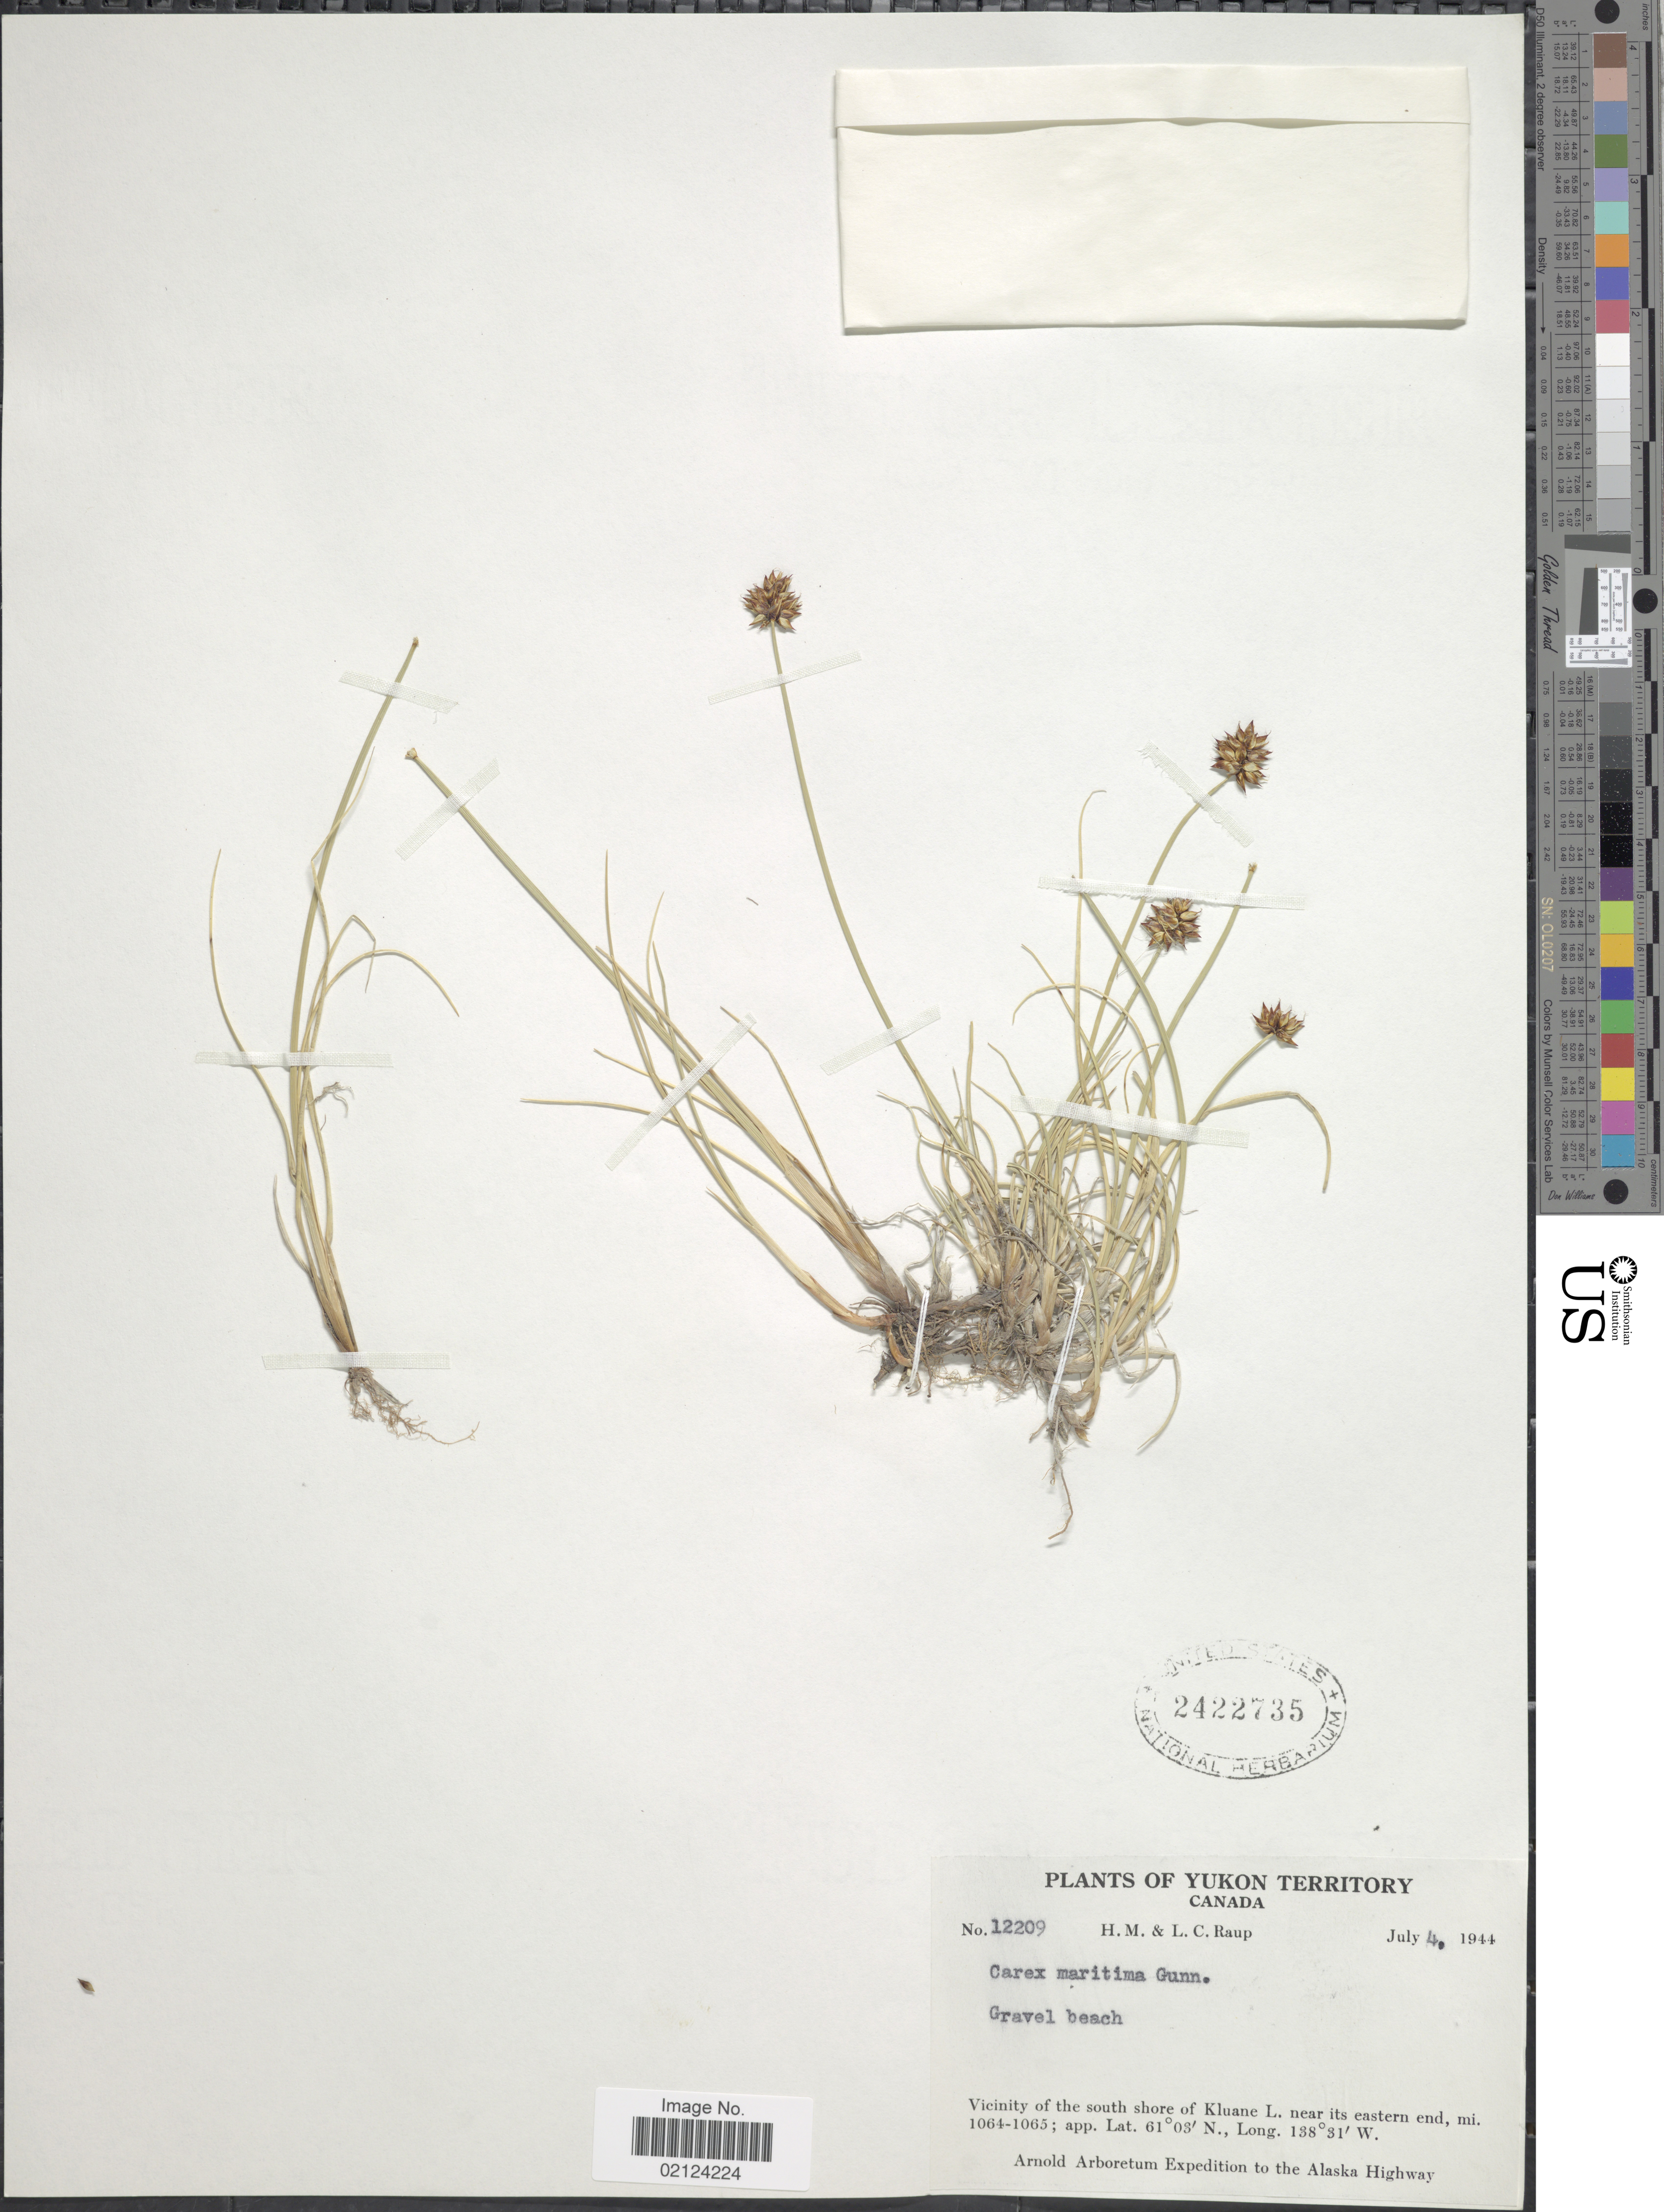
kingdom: Plantae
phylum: Tracheophyta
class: Liliopsida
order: Poales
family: Cyperaceae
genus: Carex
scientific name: Carex maritima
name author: Gunnerus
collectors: H. Raup & L. Raup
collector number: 12209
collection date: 1944-07-04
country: Canada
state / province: Yukon Territory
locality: Vicinity of the south shore of Kluane L. near its eastern end, mi. 1064-1065. Gravel beach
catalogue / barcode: US 2422735